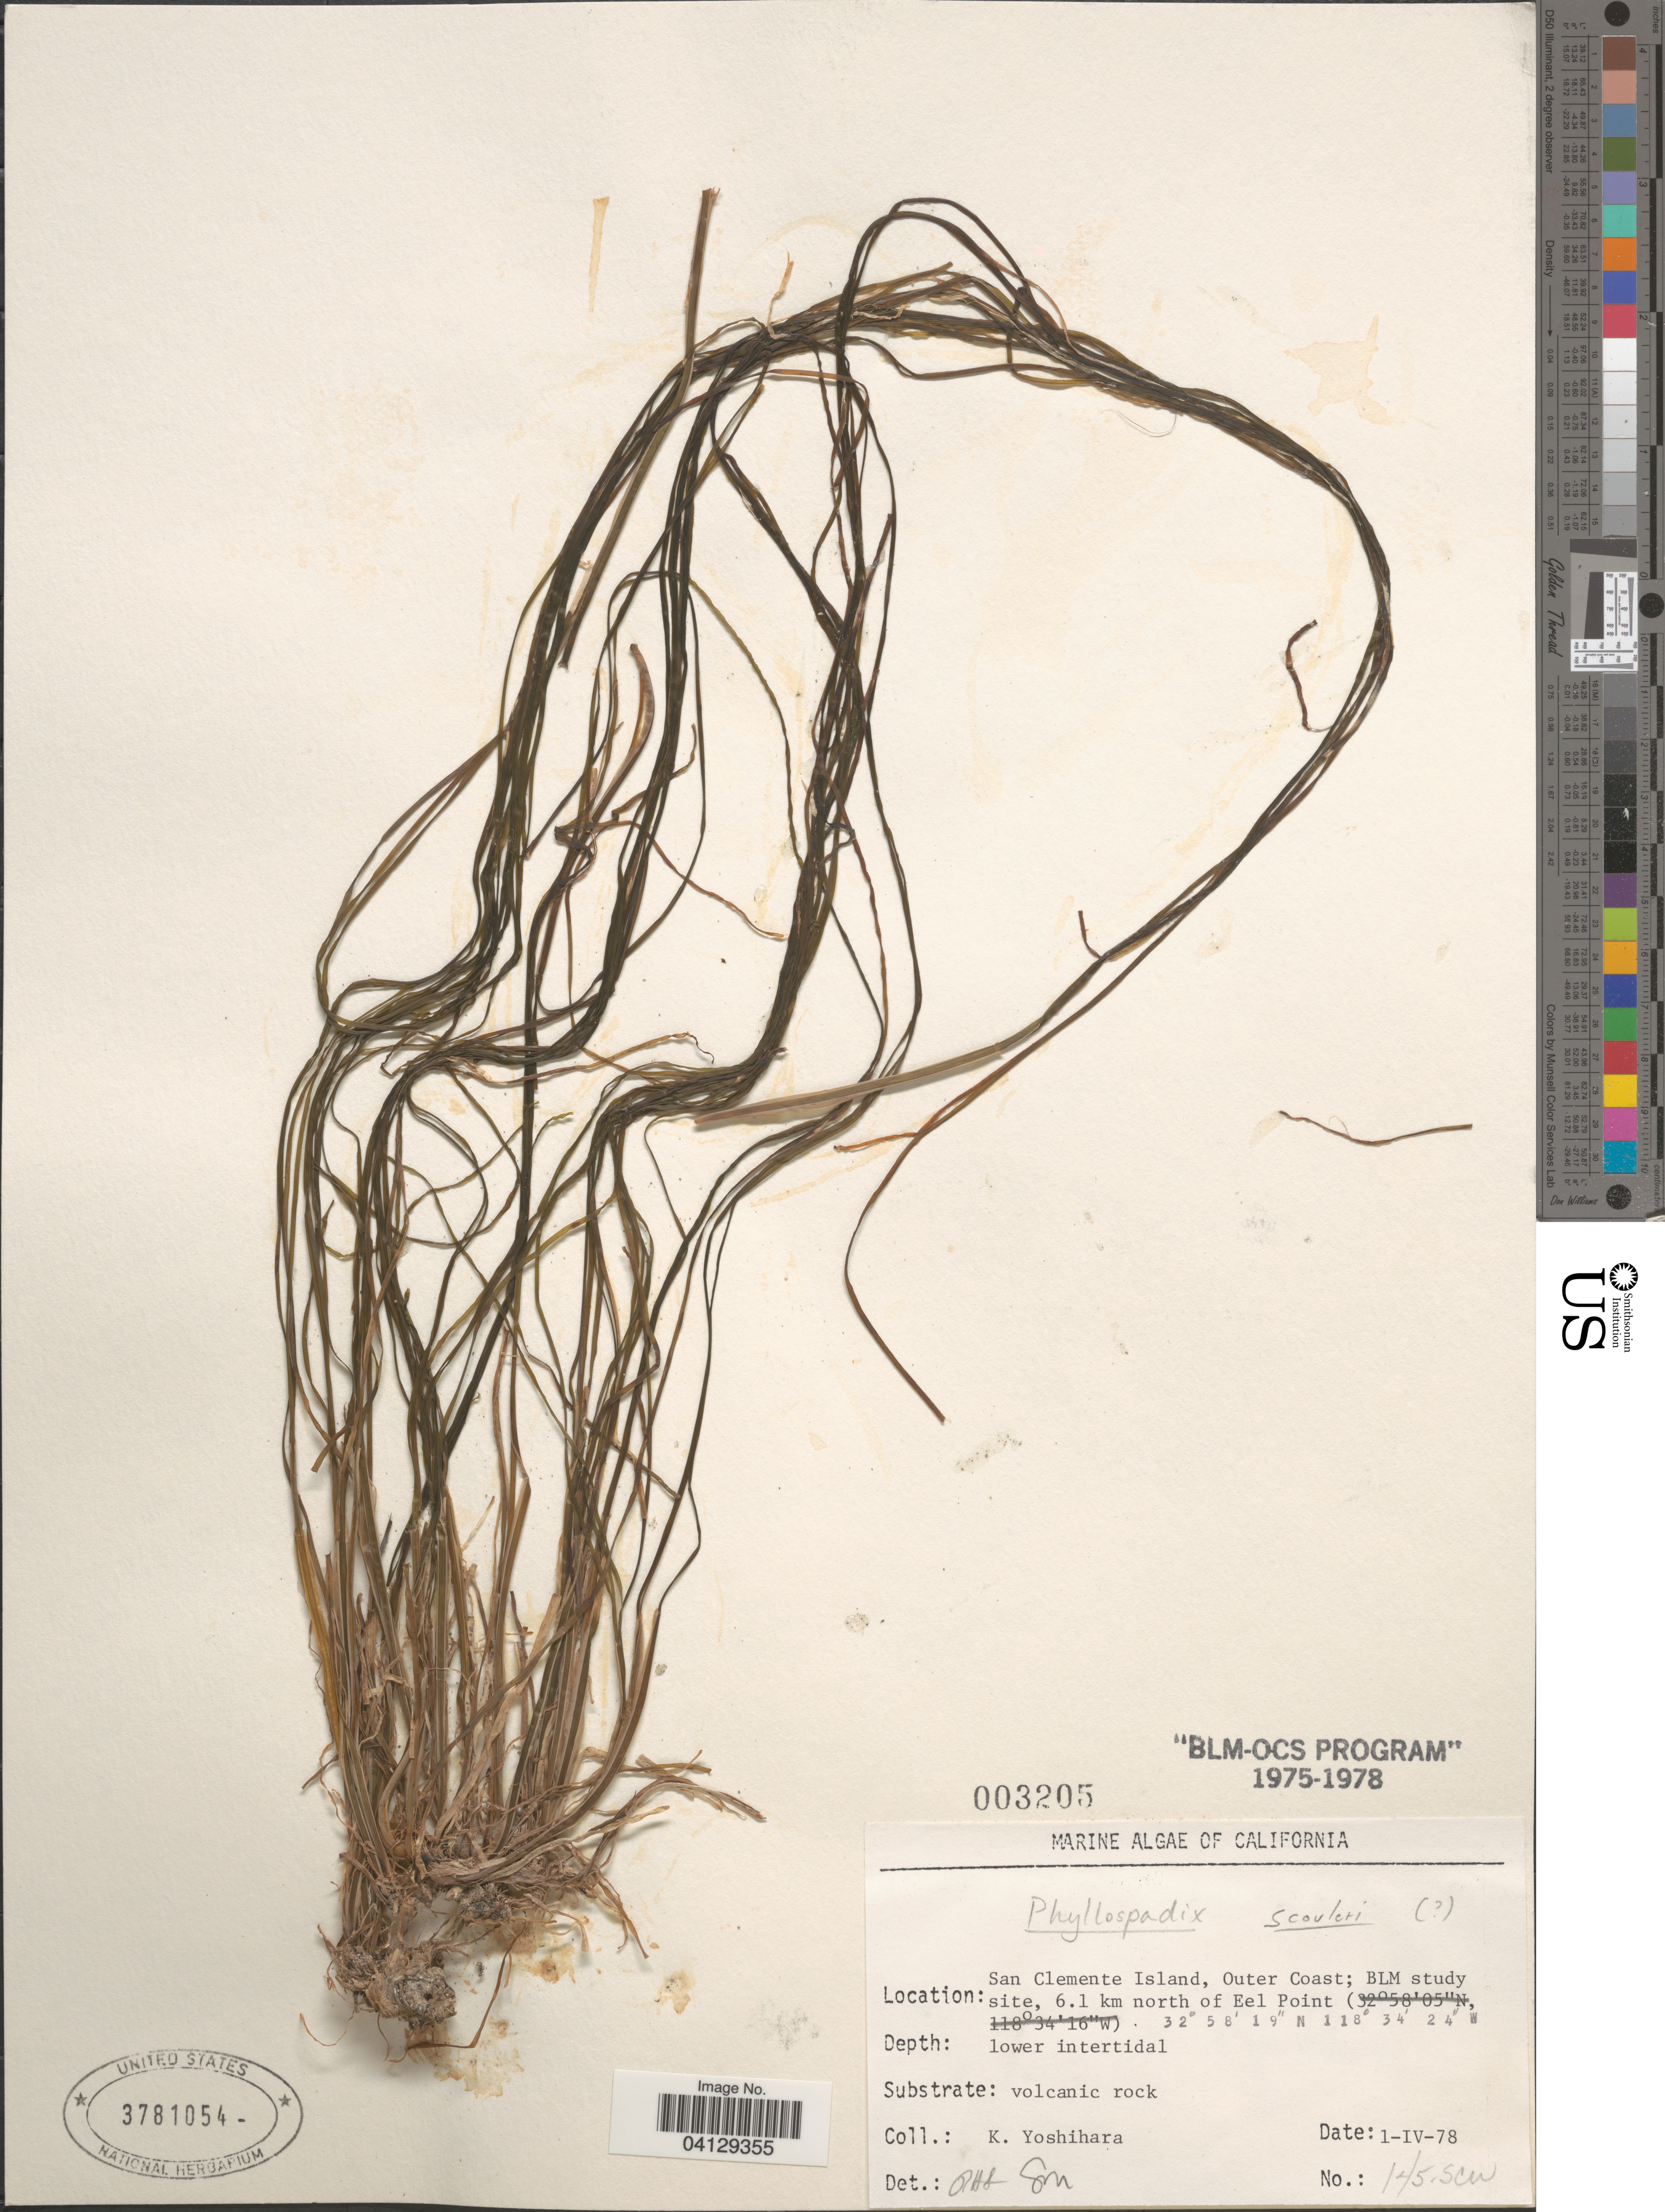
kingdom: Plantae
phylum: Tracheophyta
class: Liliopsida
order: Alismatales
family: Zosteraceae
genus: Phyllospadix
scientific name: Phyllospadix scouleri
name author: Hook.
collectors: K. Yoshihara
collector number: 145-SCN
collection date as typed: Transcribed d/m/y: 1/4/78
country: United States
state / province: California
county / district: Los Angeles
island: San Clemente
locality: San Clemente Island, Outer Coast; BLM study site, 6.1 km north of Eel Point.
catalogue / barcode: US 3781054